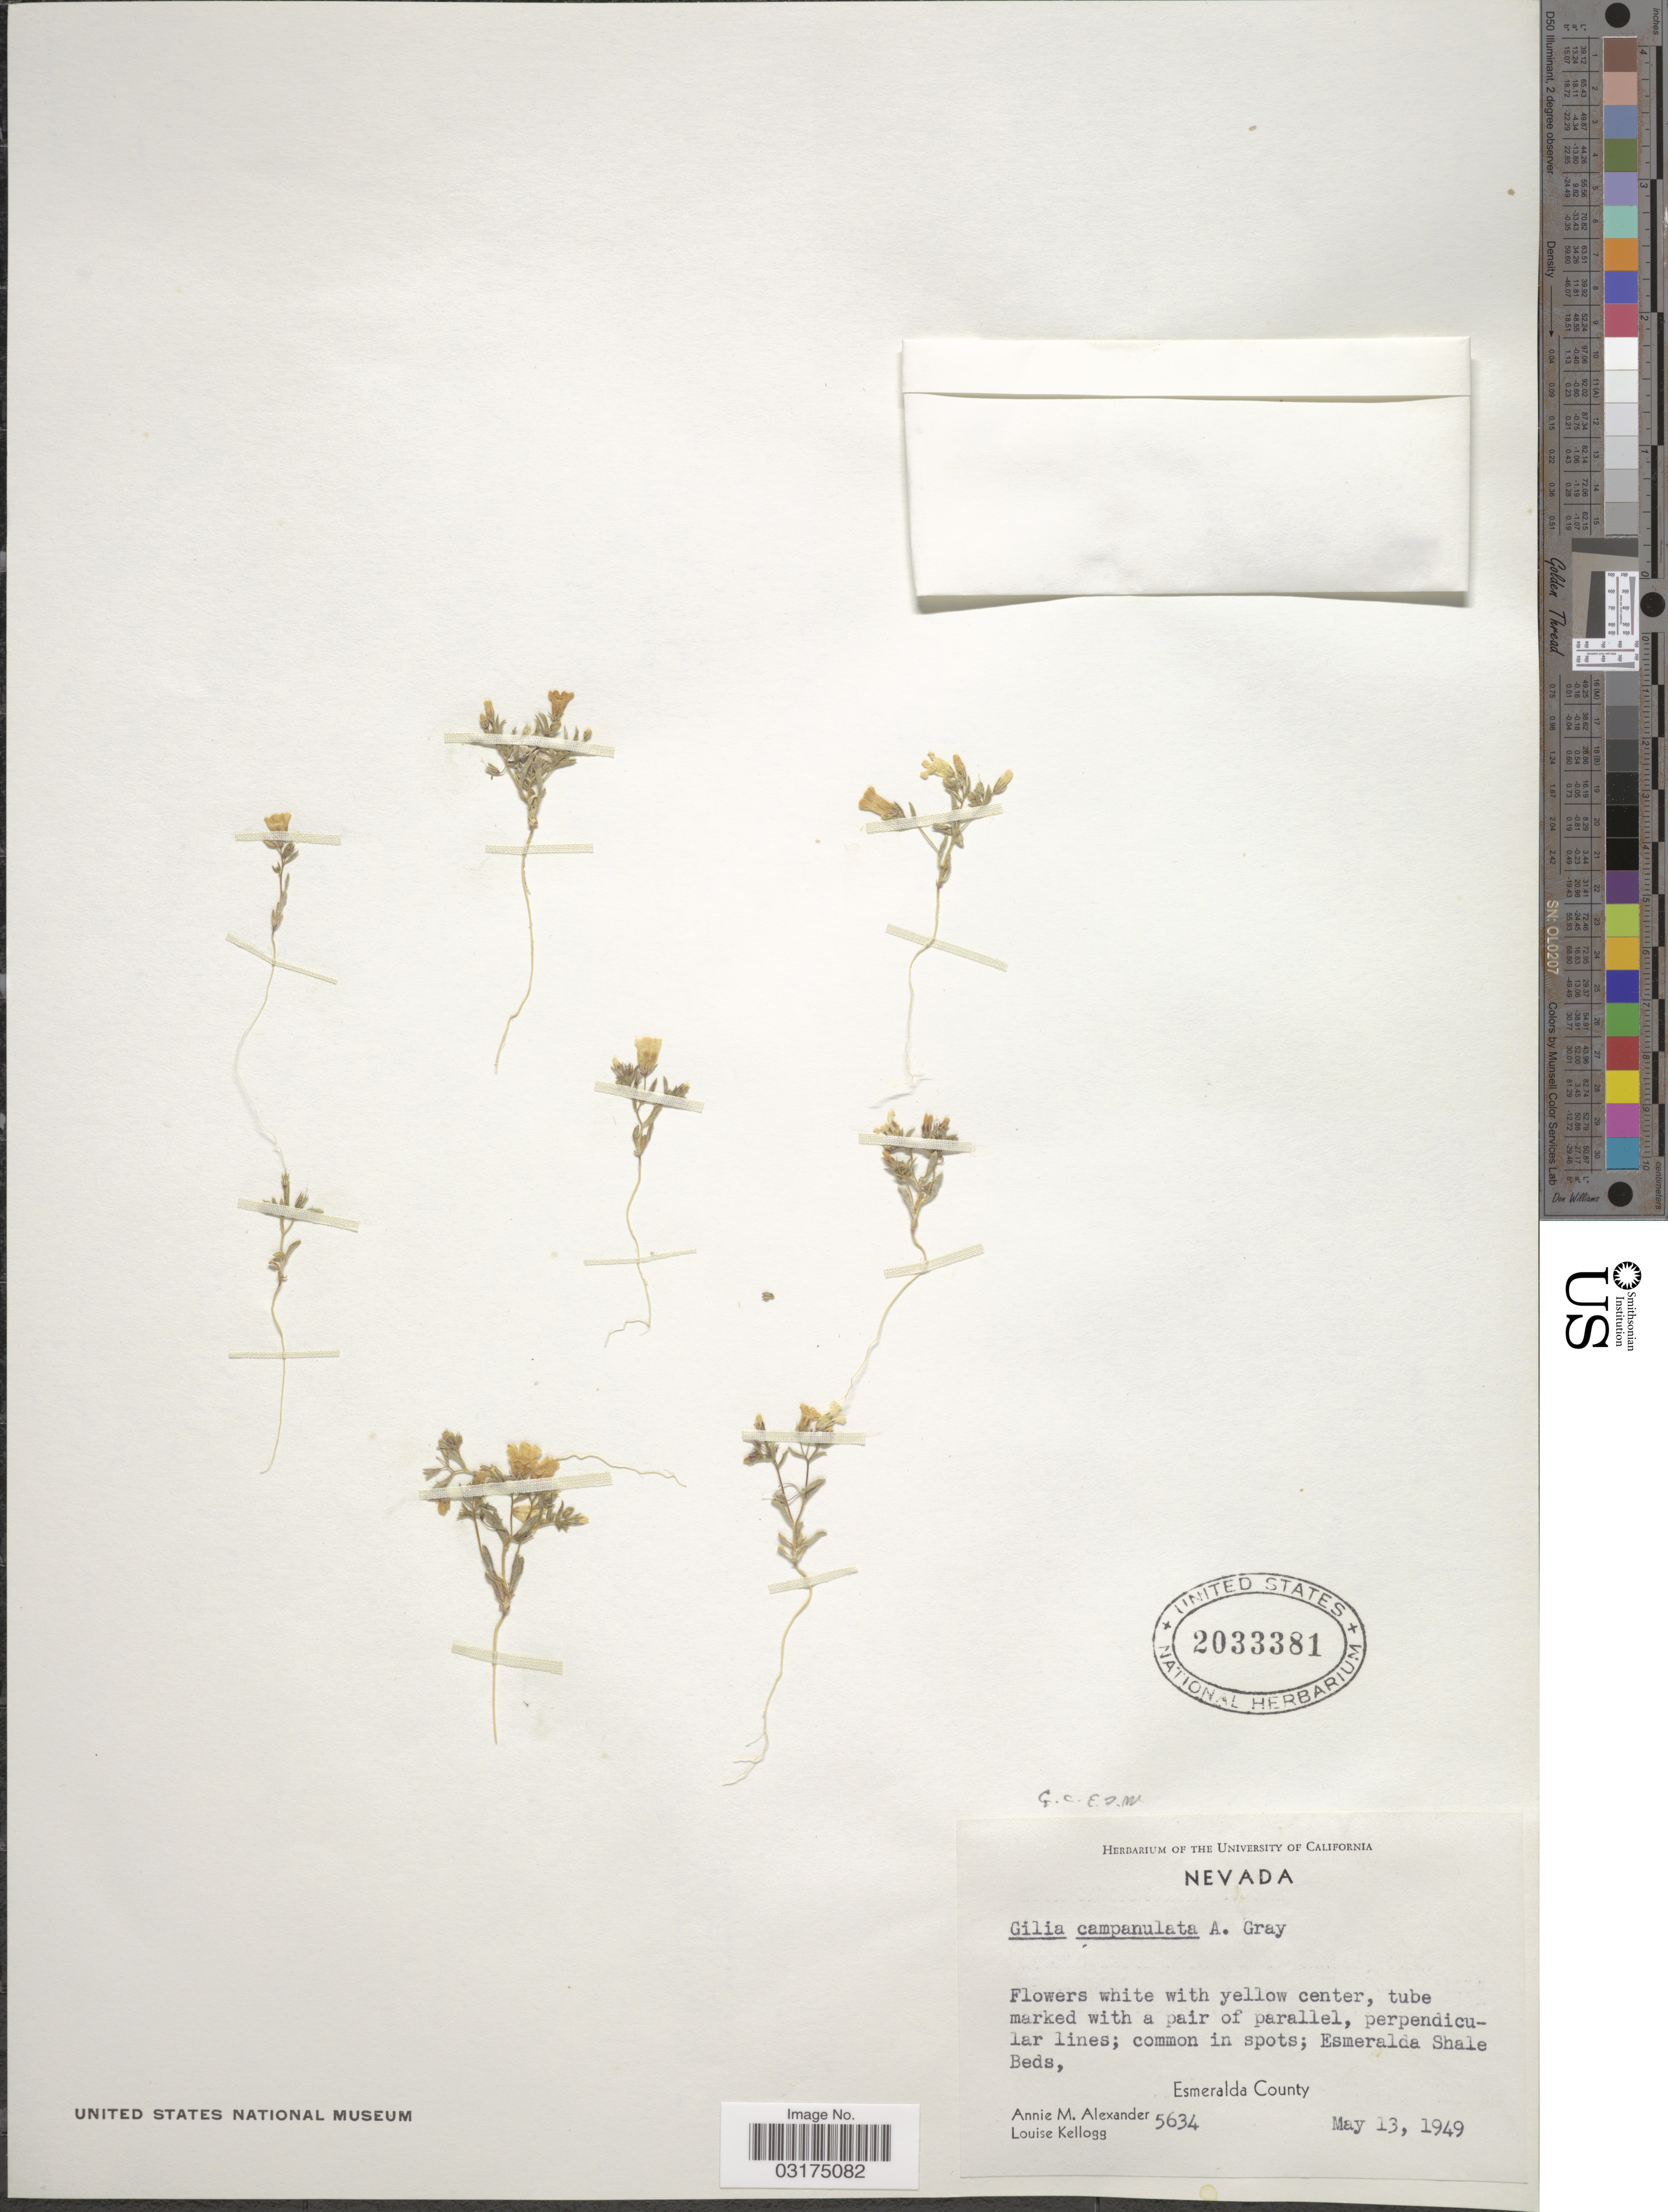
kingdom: Plantae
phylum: Tracheophyta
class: Magnoliopsida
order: Ericales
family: Polemoniaceae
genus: Linanthus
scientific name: Linanthus campanulatus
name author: (A. Gray) J.M. Porter & L.A. Johnson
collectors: A. M. Alexander & L. Kellogg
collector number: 5634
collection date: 1949-05-13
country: United States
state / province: Nevada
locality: Esmeralda Shale Beds, Esmeralda County.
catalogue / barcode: US 2033381